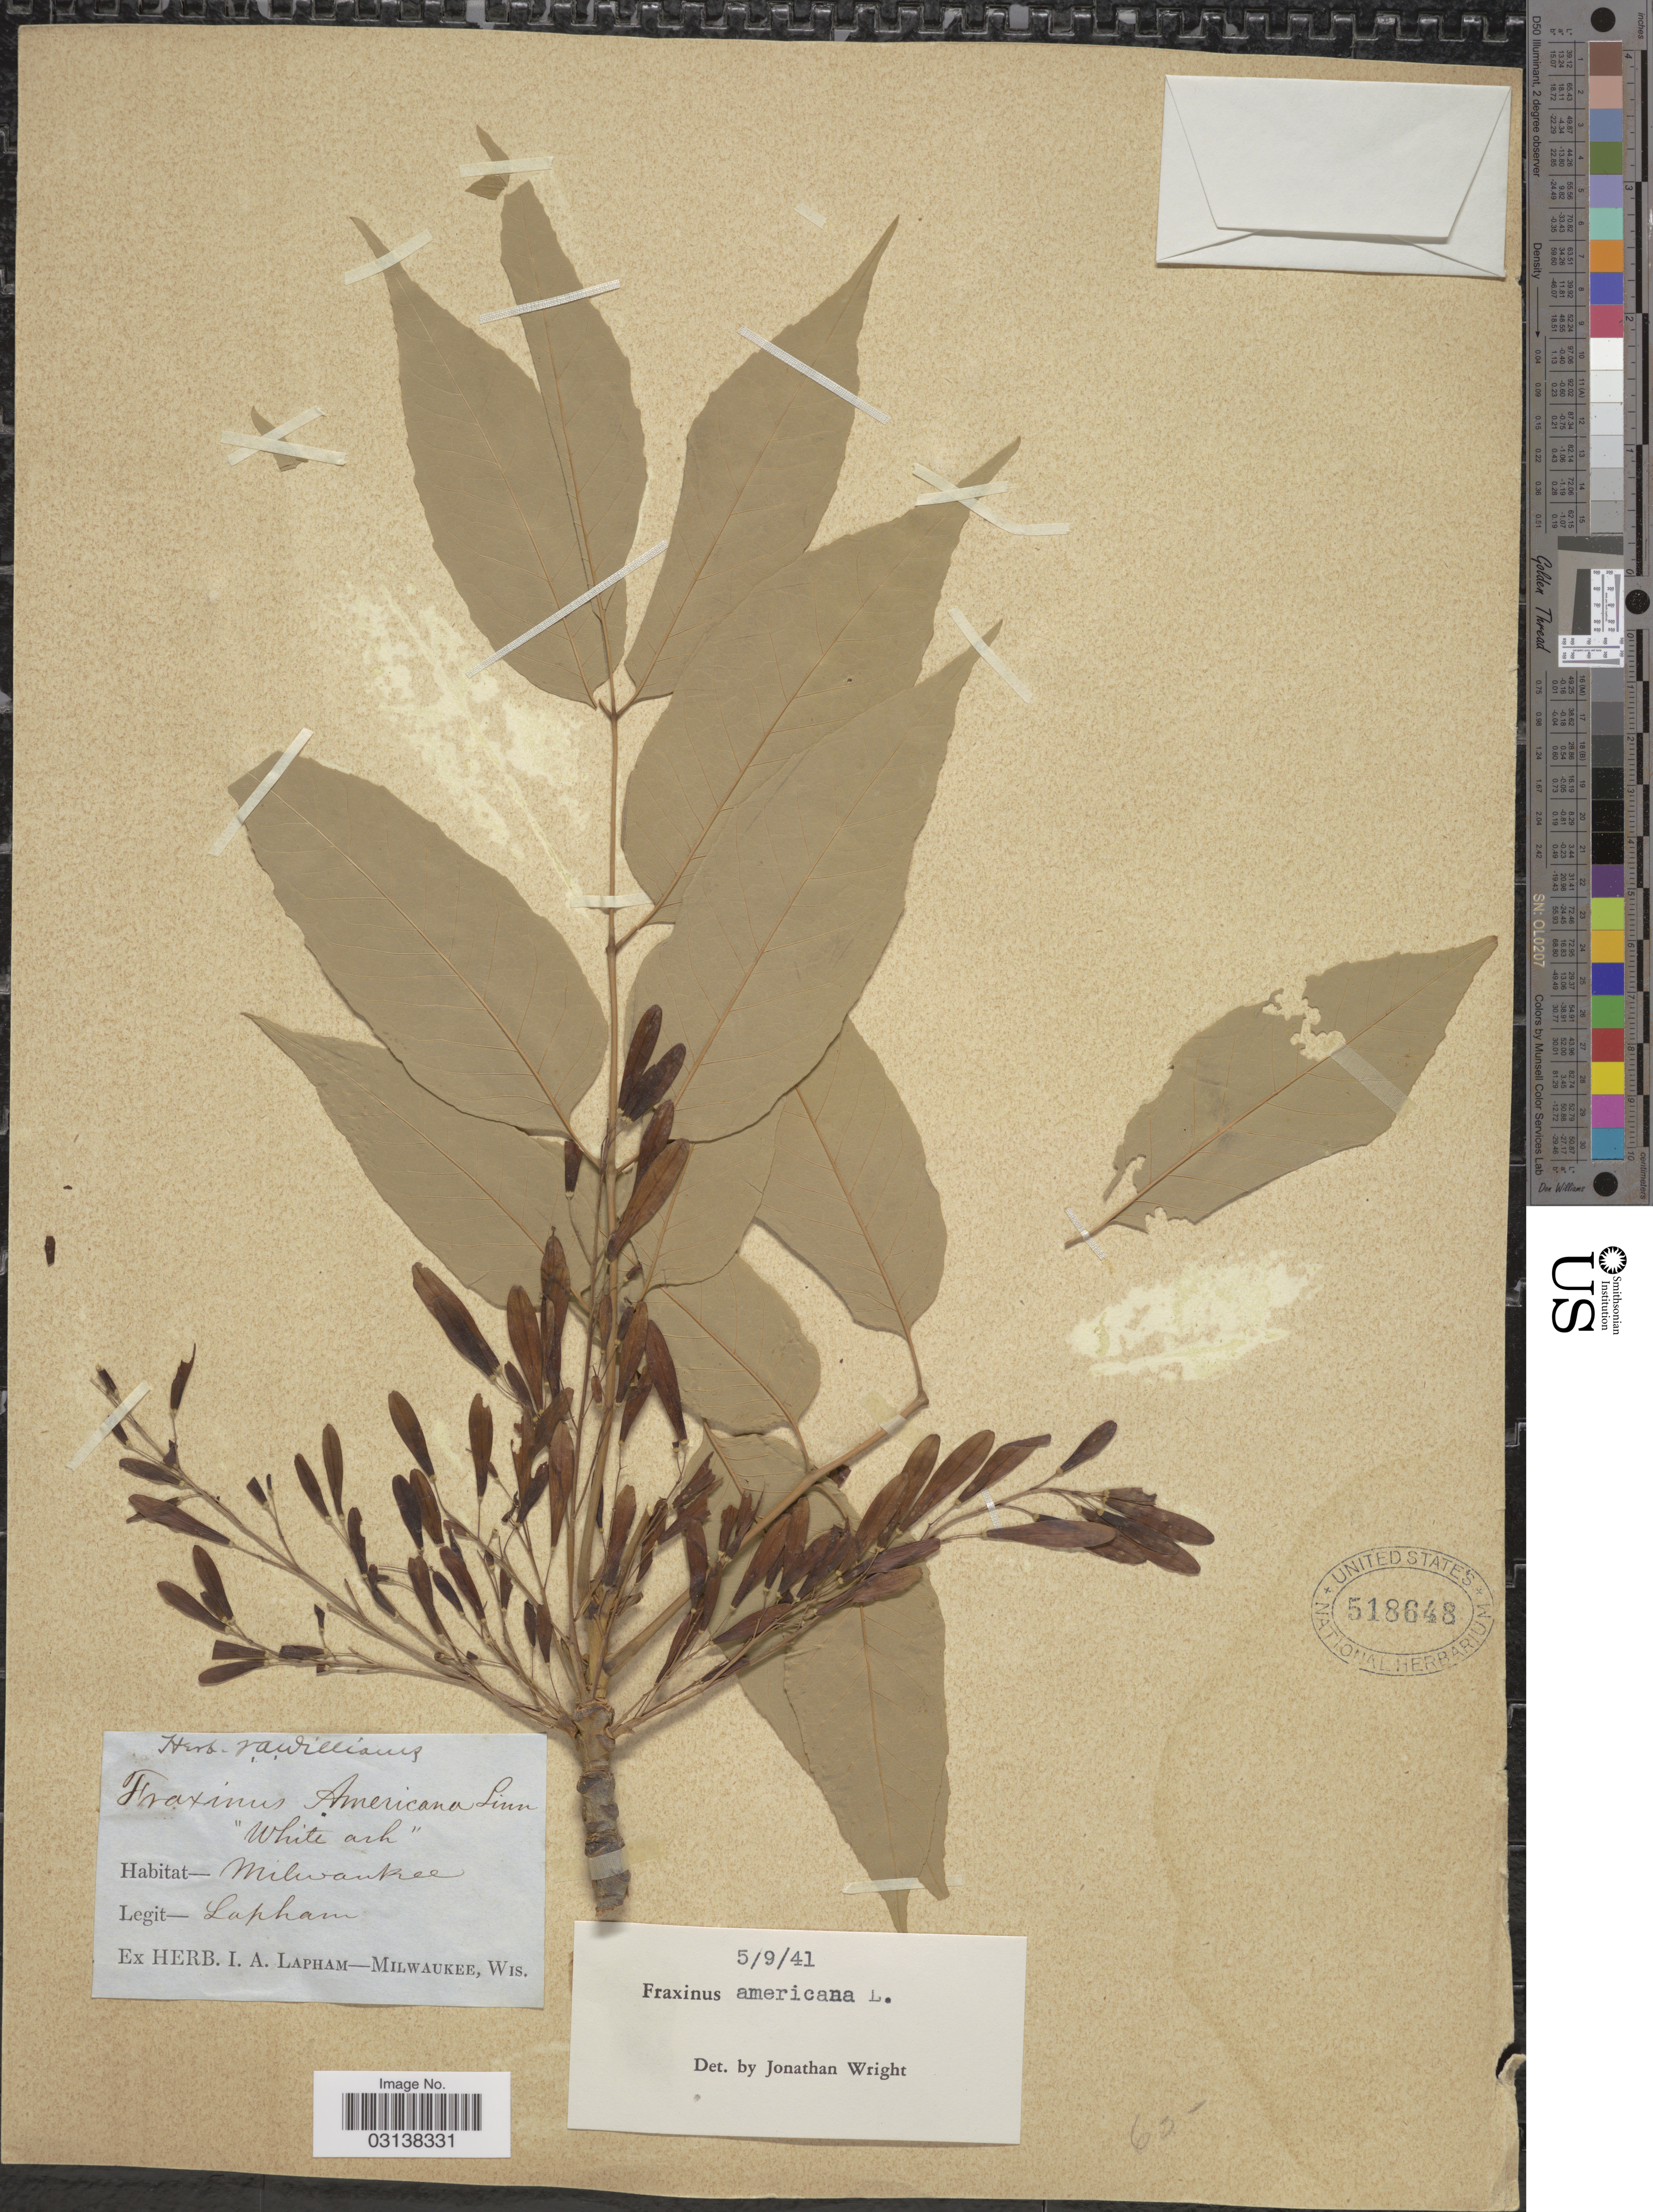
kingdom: Plantae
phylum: Tracheophyta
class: Magnoliopsida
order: Lamiales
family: Oleaceae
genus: Fraxinus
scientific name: Fraxinus americana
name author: L.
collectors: I. Lapham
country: United States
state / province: Wisconsin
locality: Milwaukee.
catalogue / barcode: US 518648